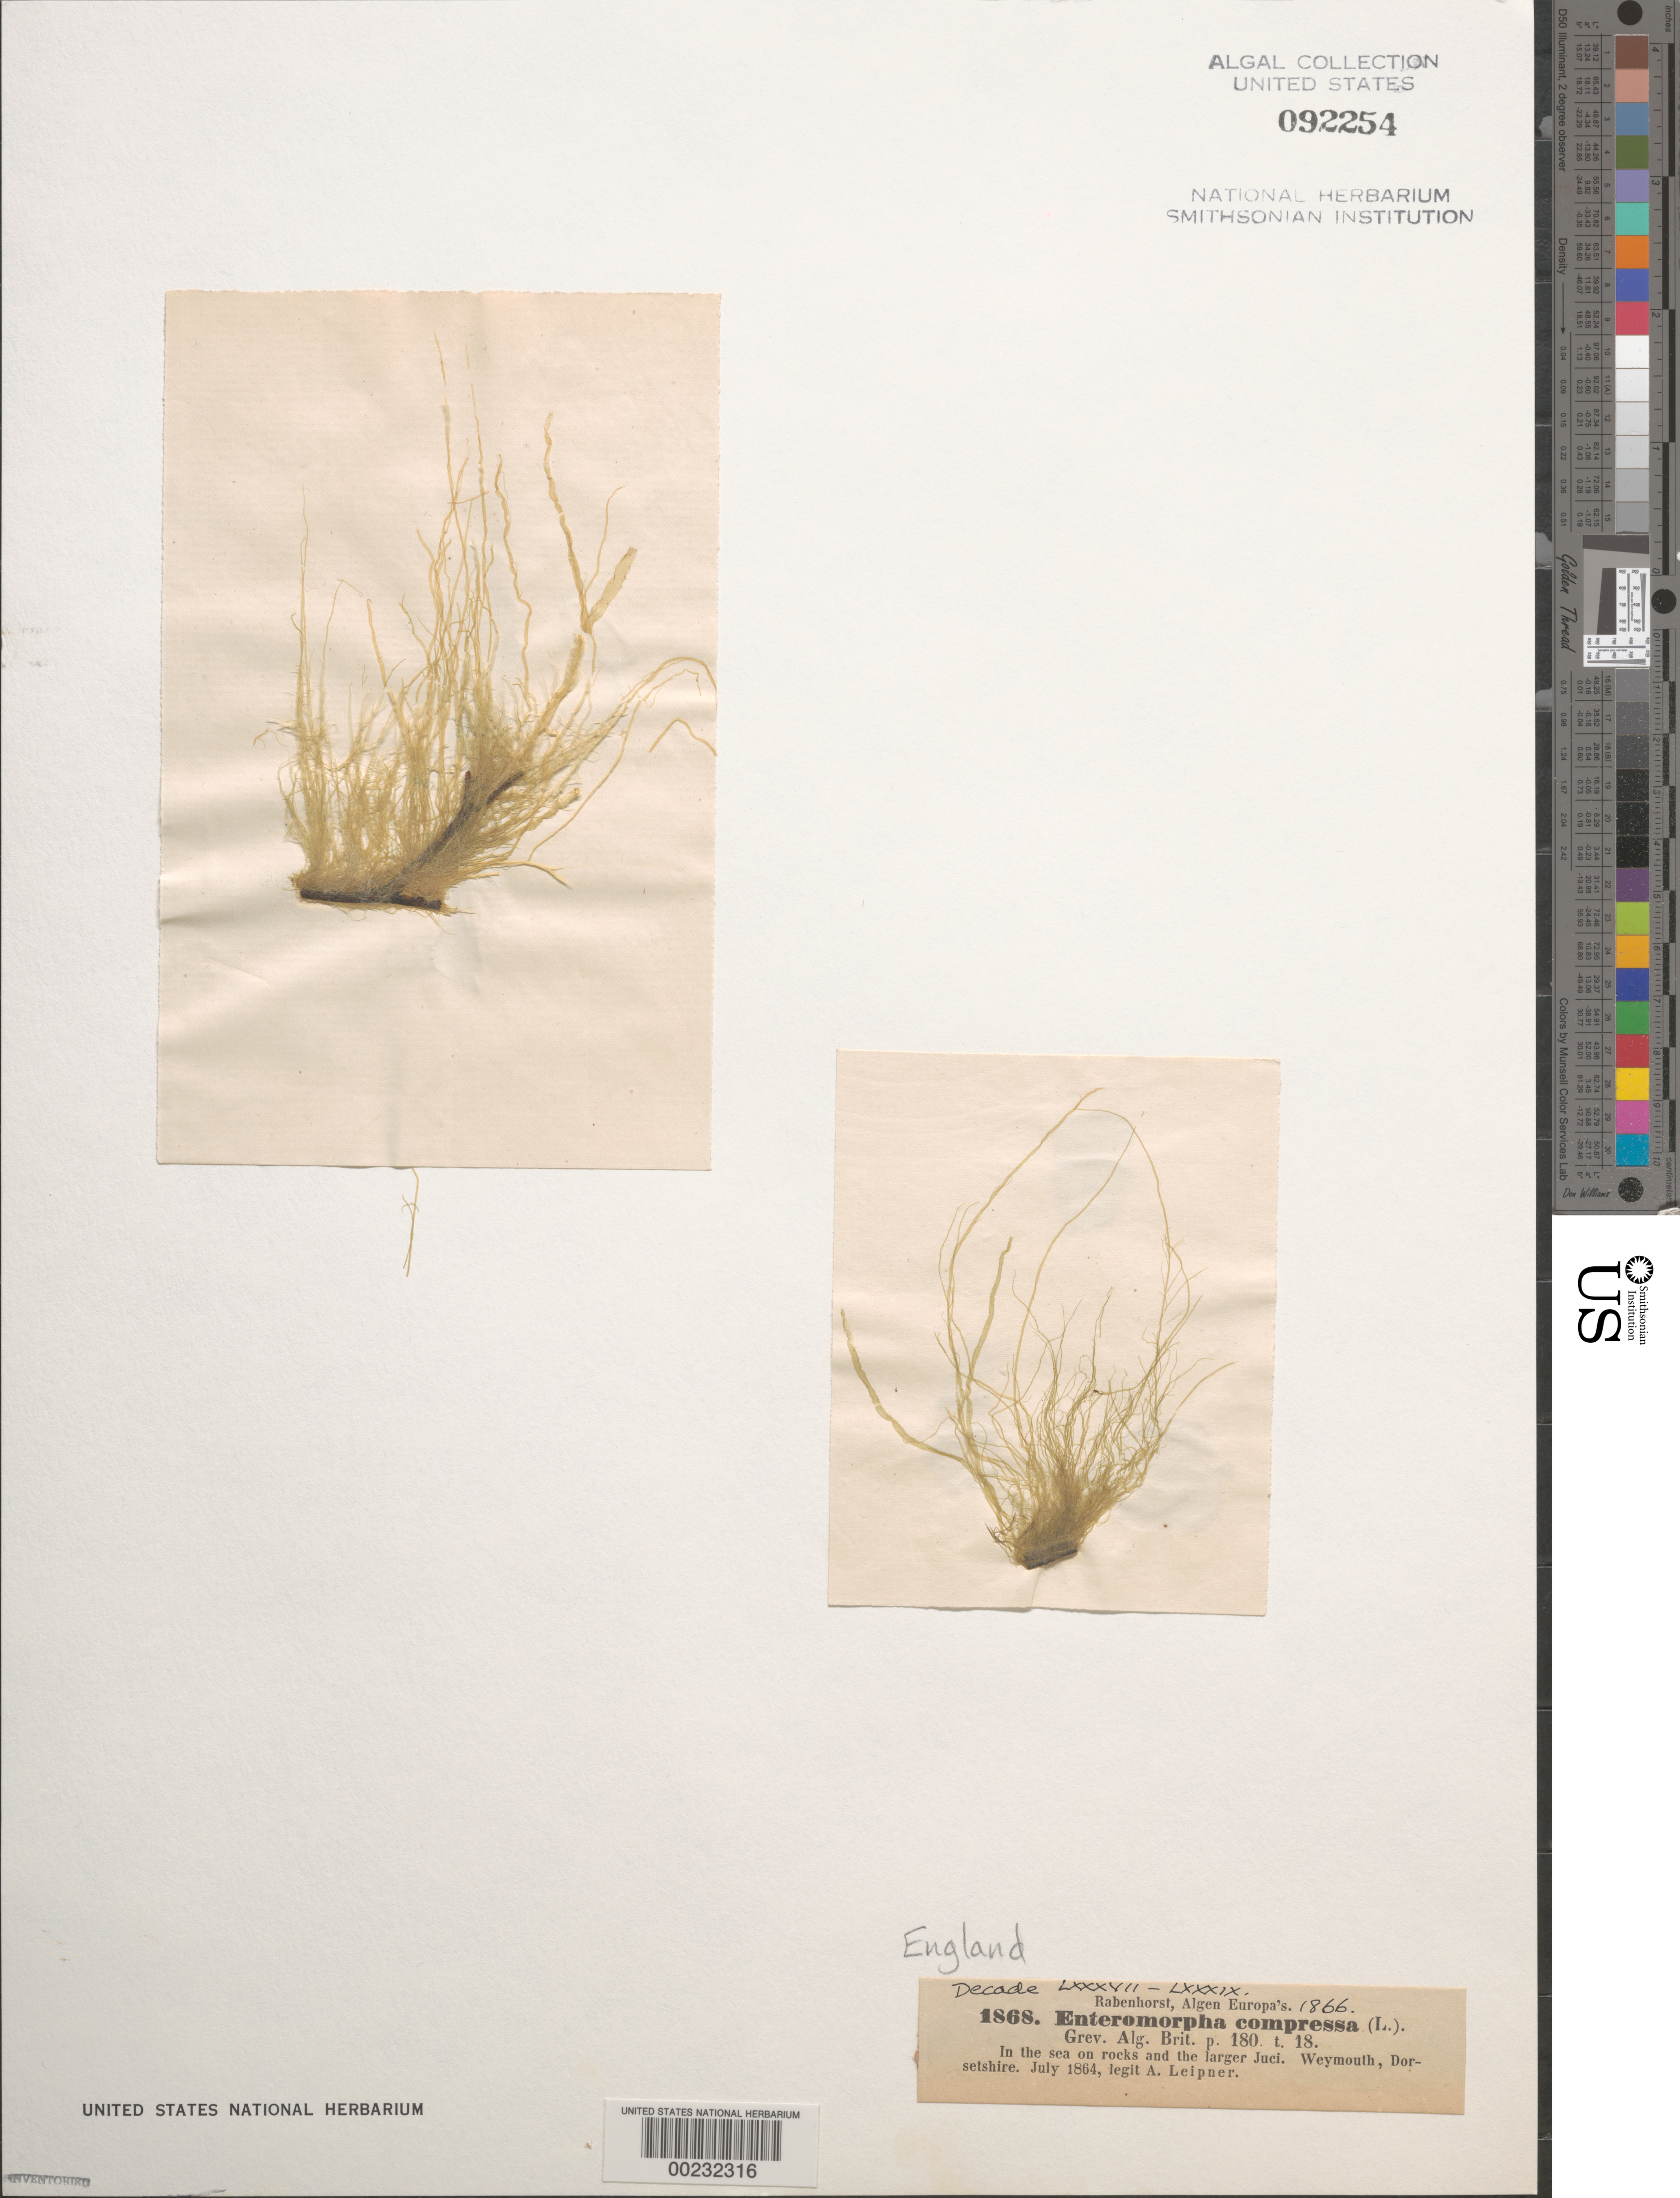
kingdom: Plantae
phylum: Chlorophyta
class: Ulvophyceae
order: Ulvales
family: Ulvaceae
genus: Ulva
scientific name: Ulva compressa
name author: L.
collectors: A. Leipner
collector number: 1868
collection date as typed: Jul 1864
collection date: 1864-07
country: United Kingdom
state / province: England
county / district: Dorset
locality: Weymouth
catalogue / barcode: US 92254